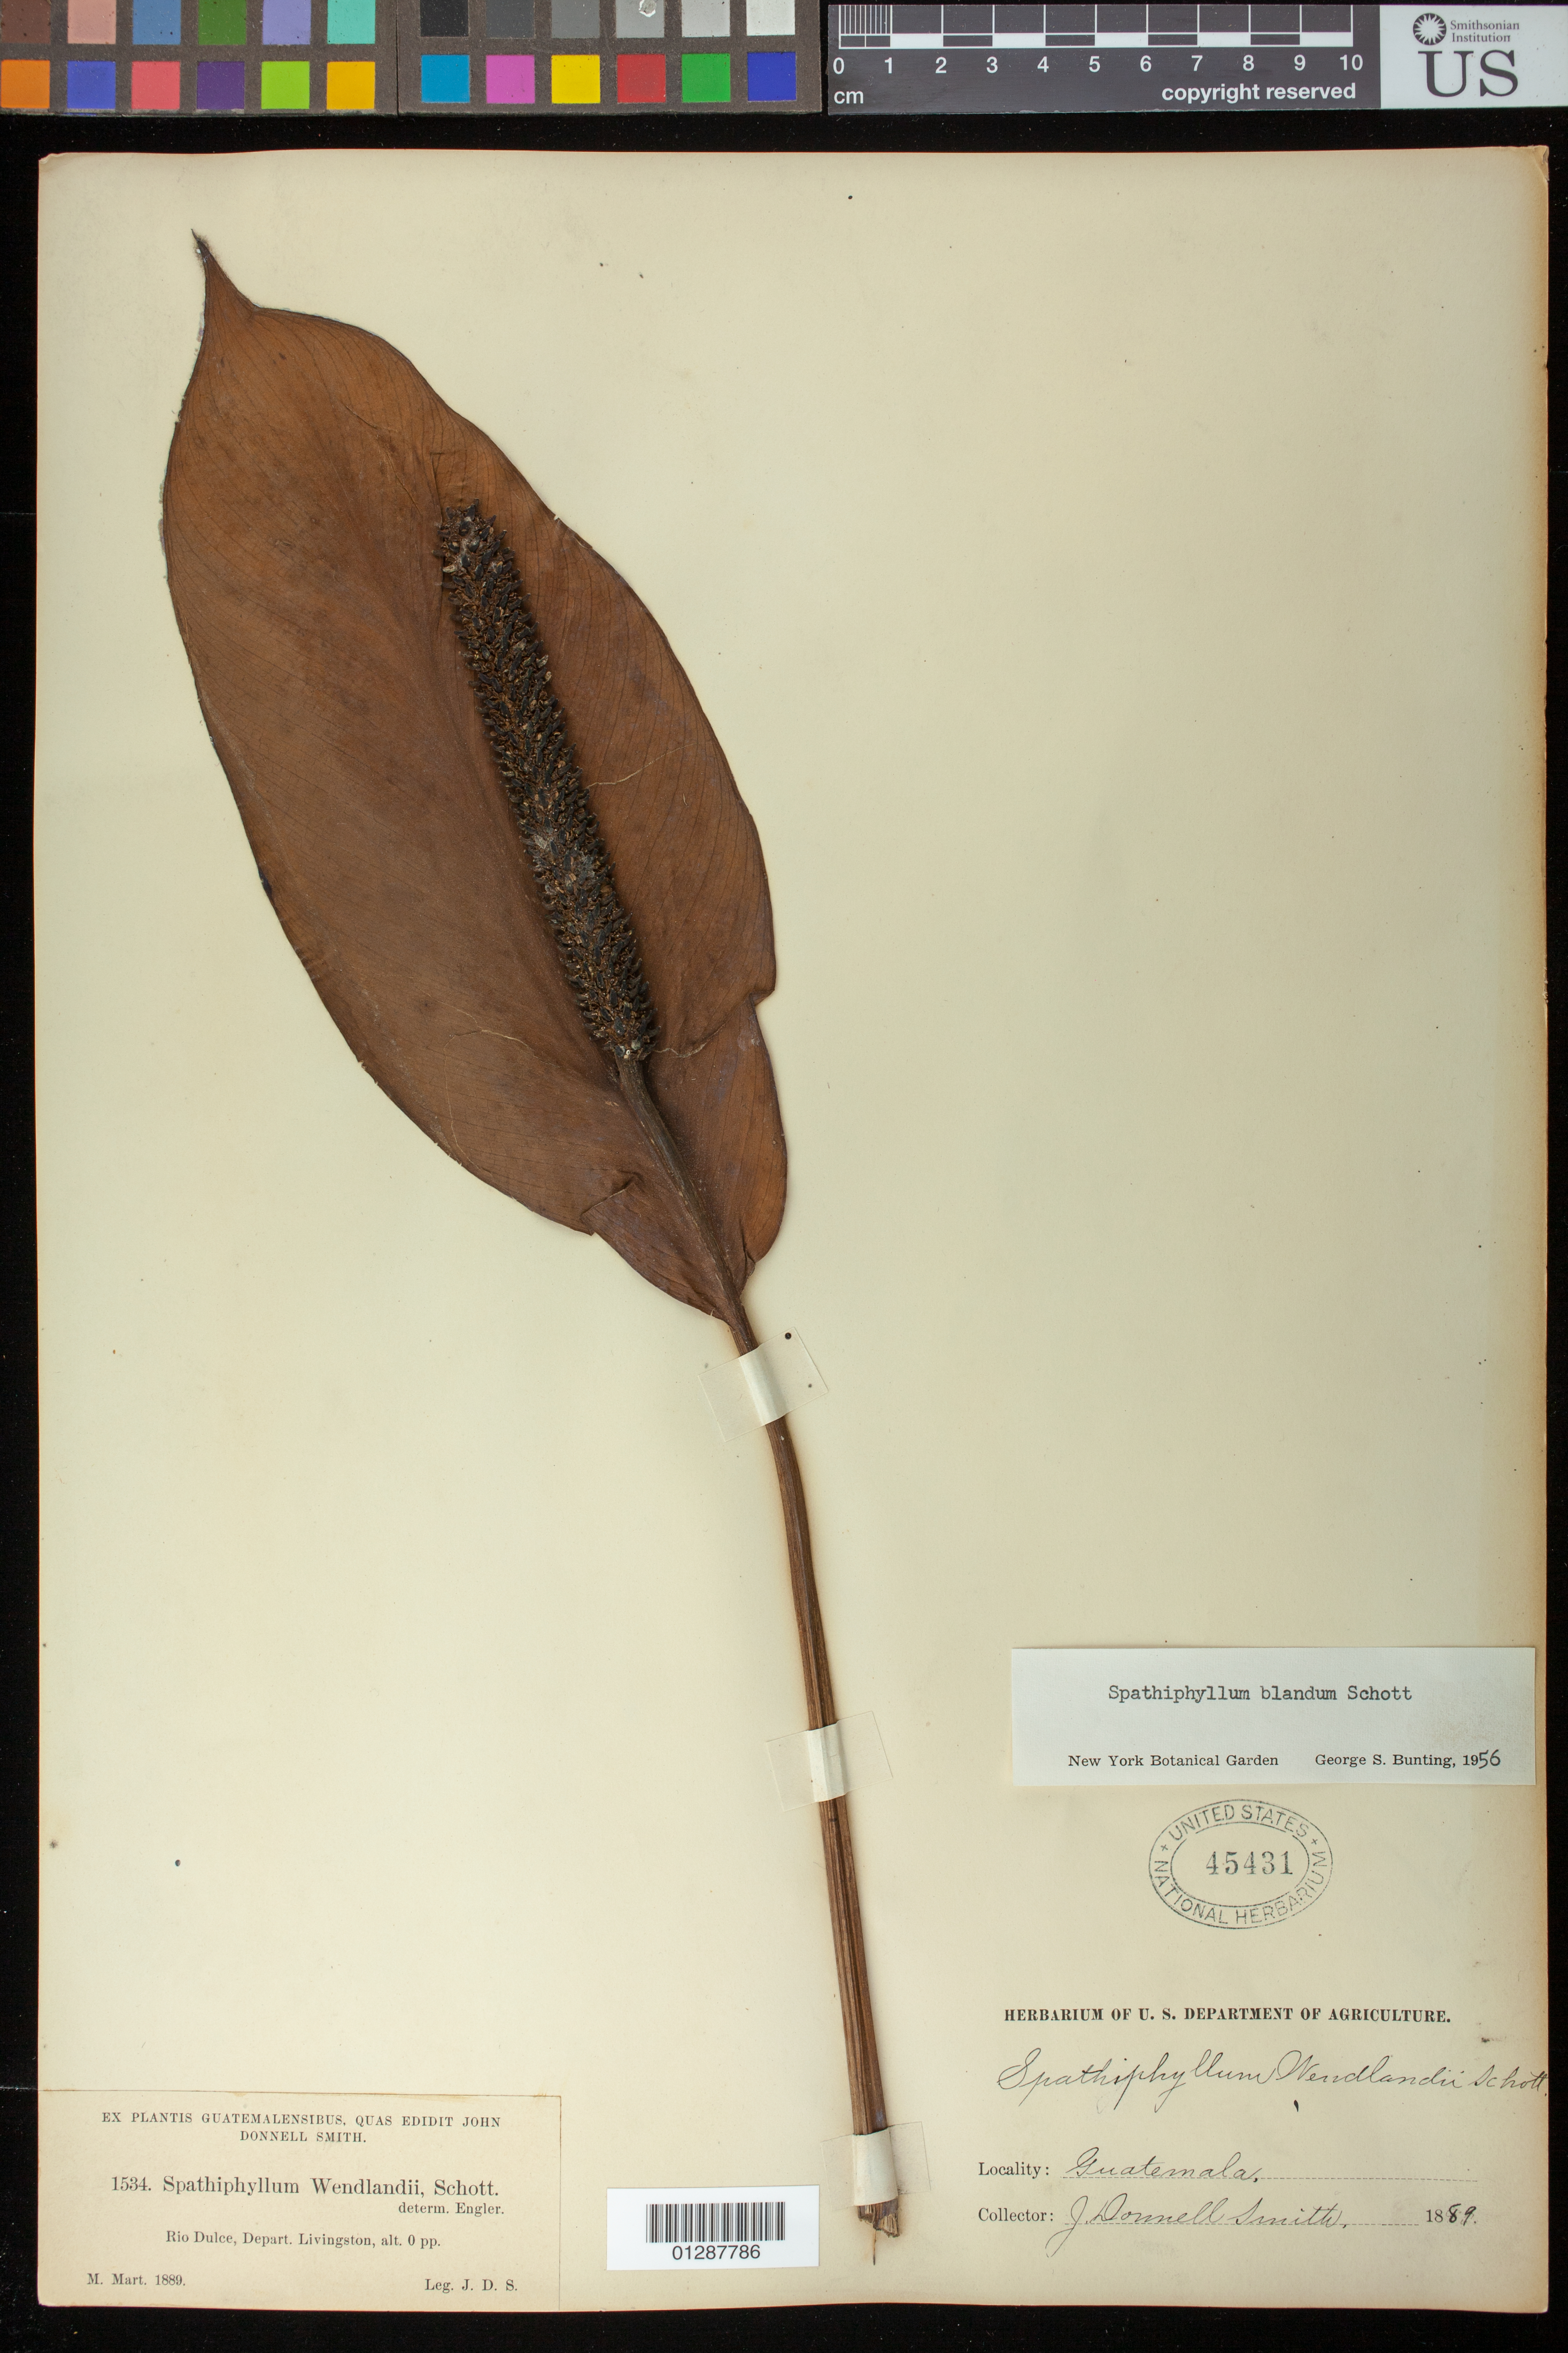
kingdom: Plantae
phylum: Tracheophyta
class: Liliopsida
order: Alismatales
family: Araceae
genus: Spathiphyllum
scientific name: Spathiphyllum blandum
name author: Schott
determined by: Bunting, G. S.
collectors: J. Smith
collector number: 1534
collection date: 1889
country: Guatemala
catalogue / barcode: US 45431